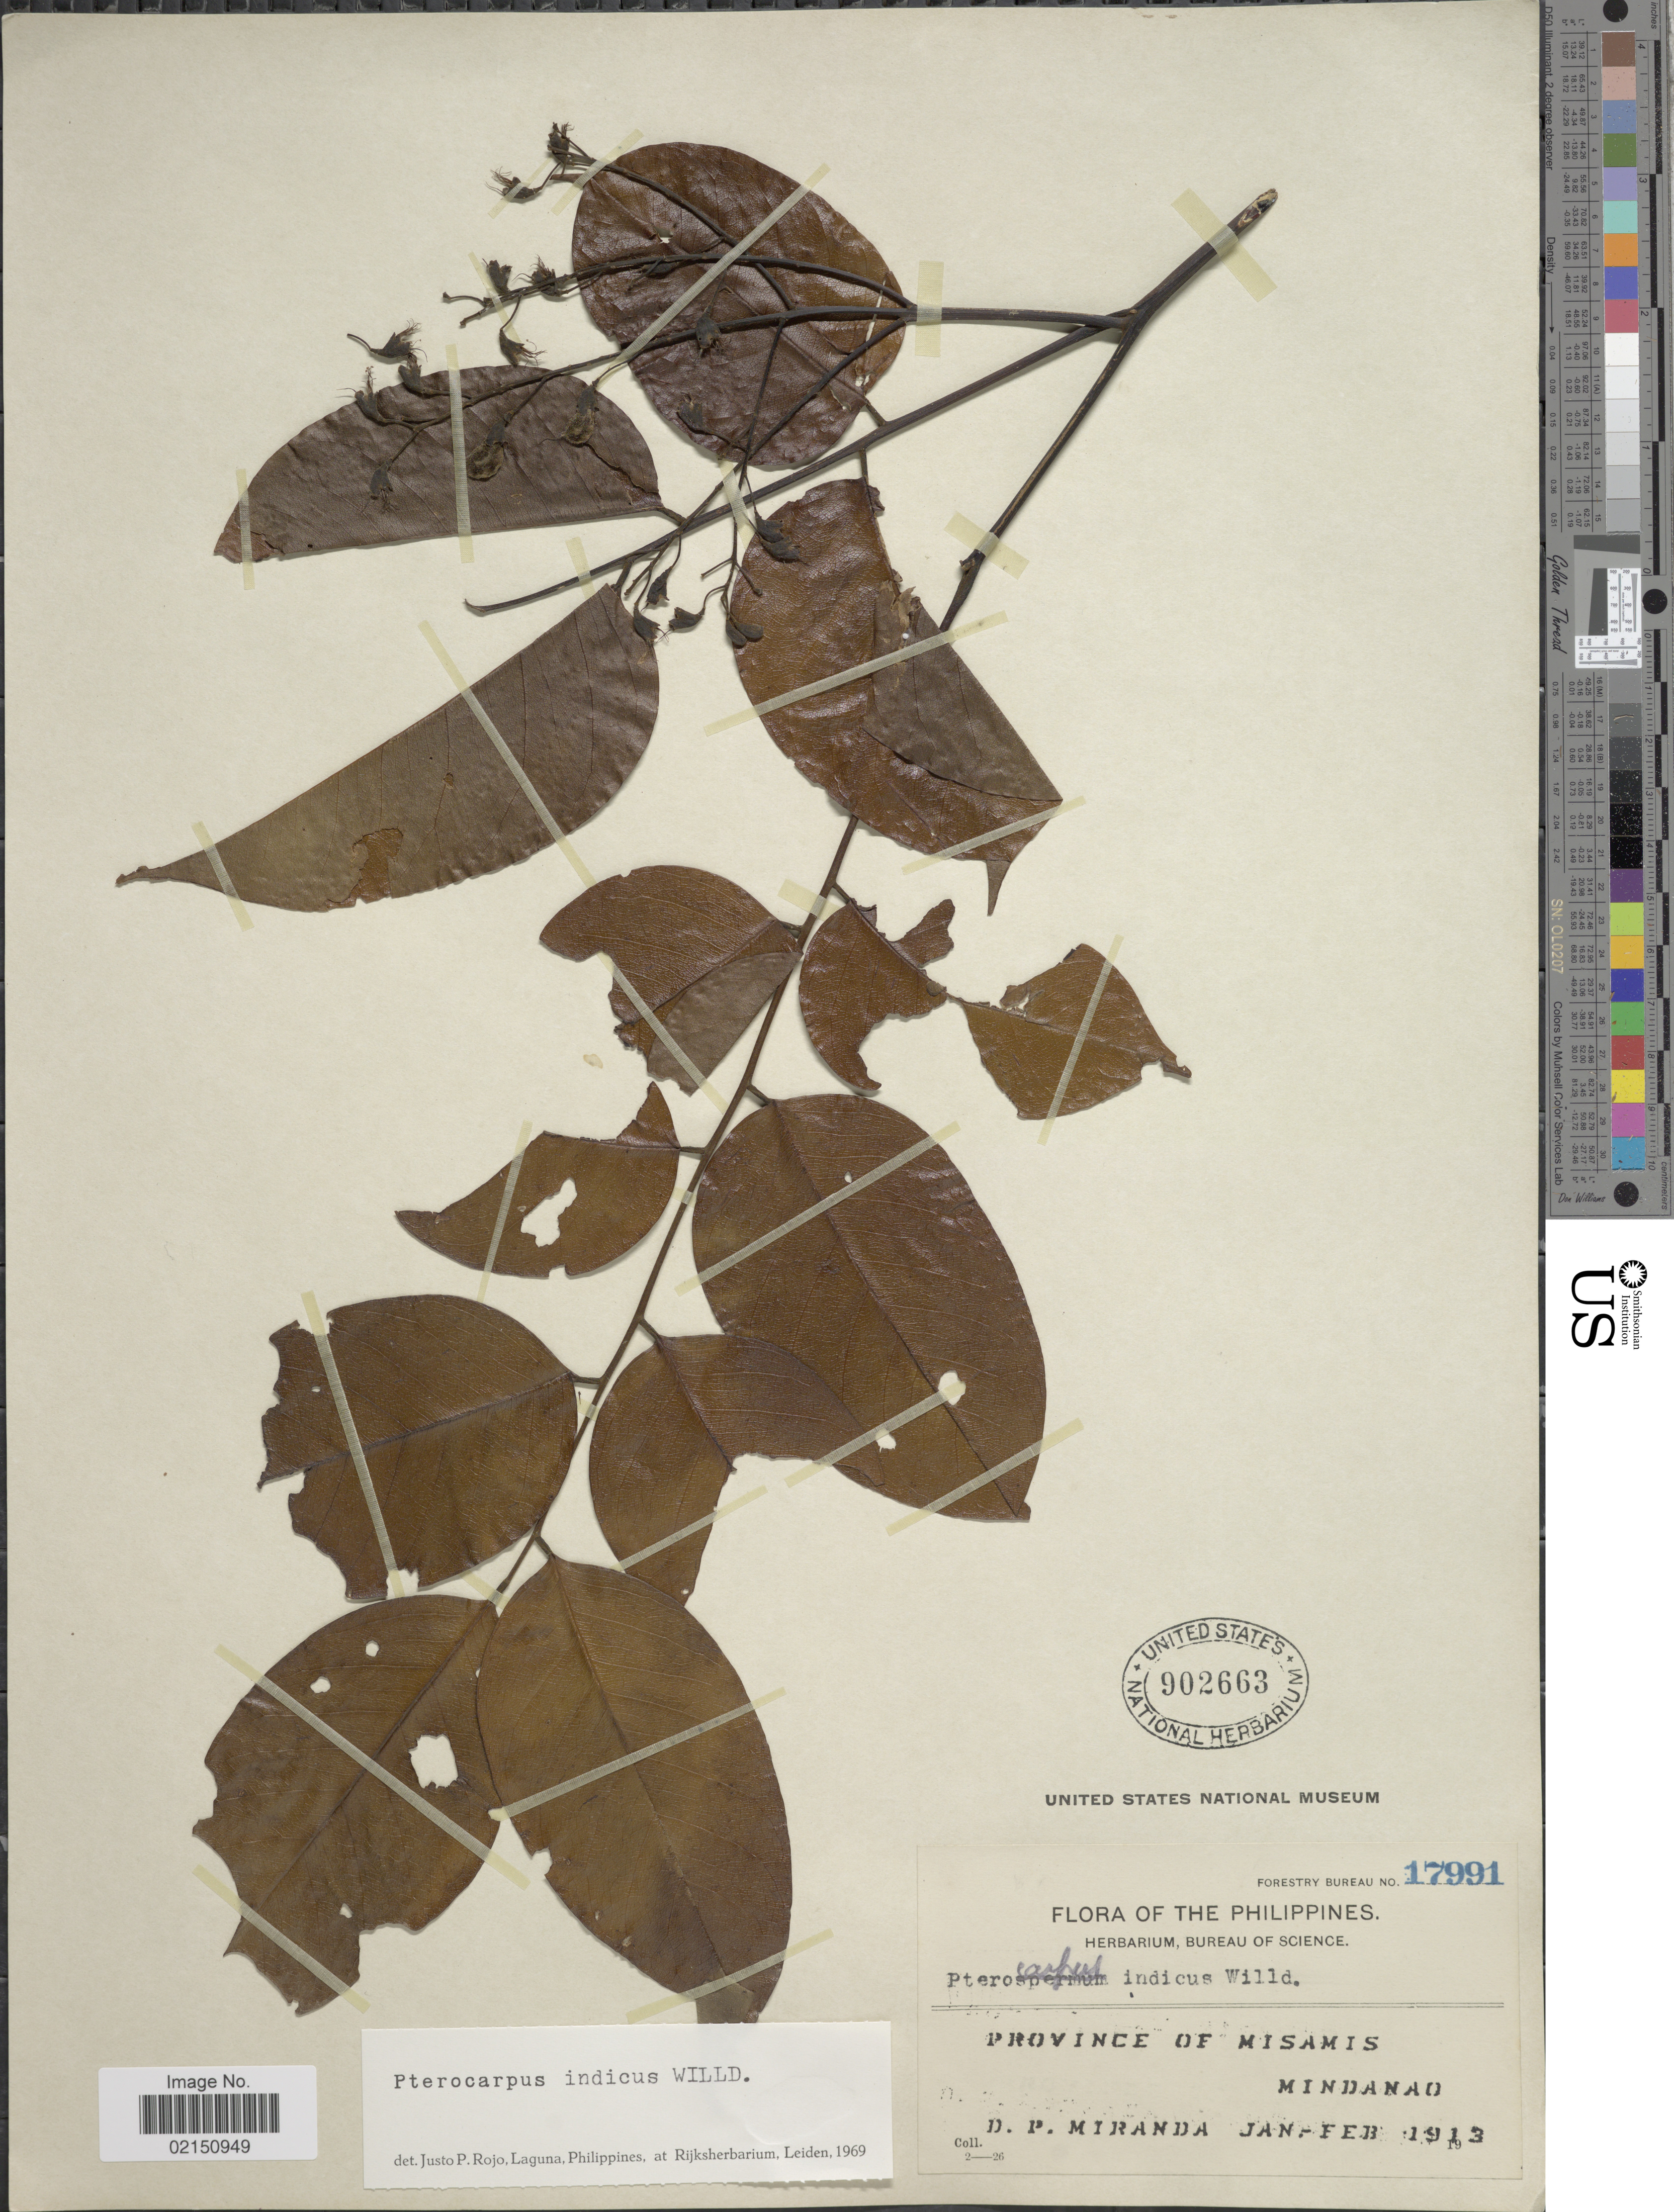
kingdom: Plantae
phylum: Tracheophyta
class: Magnoliopsida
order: Fabales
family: Fabaceae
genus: Pterocarpus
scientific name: Pterocarpus indicus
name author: Willd.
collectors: D. P. Miranda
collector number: Forestry Bureau 17991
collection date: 1913-01/1913-02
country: Philippines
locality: Province of Misamis, Mindanao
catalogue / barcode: US 902663